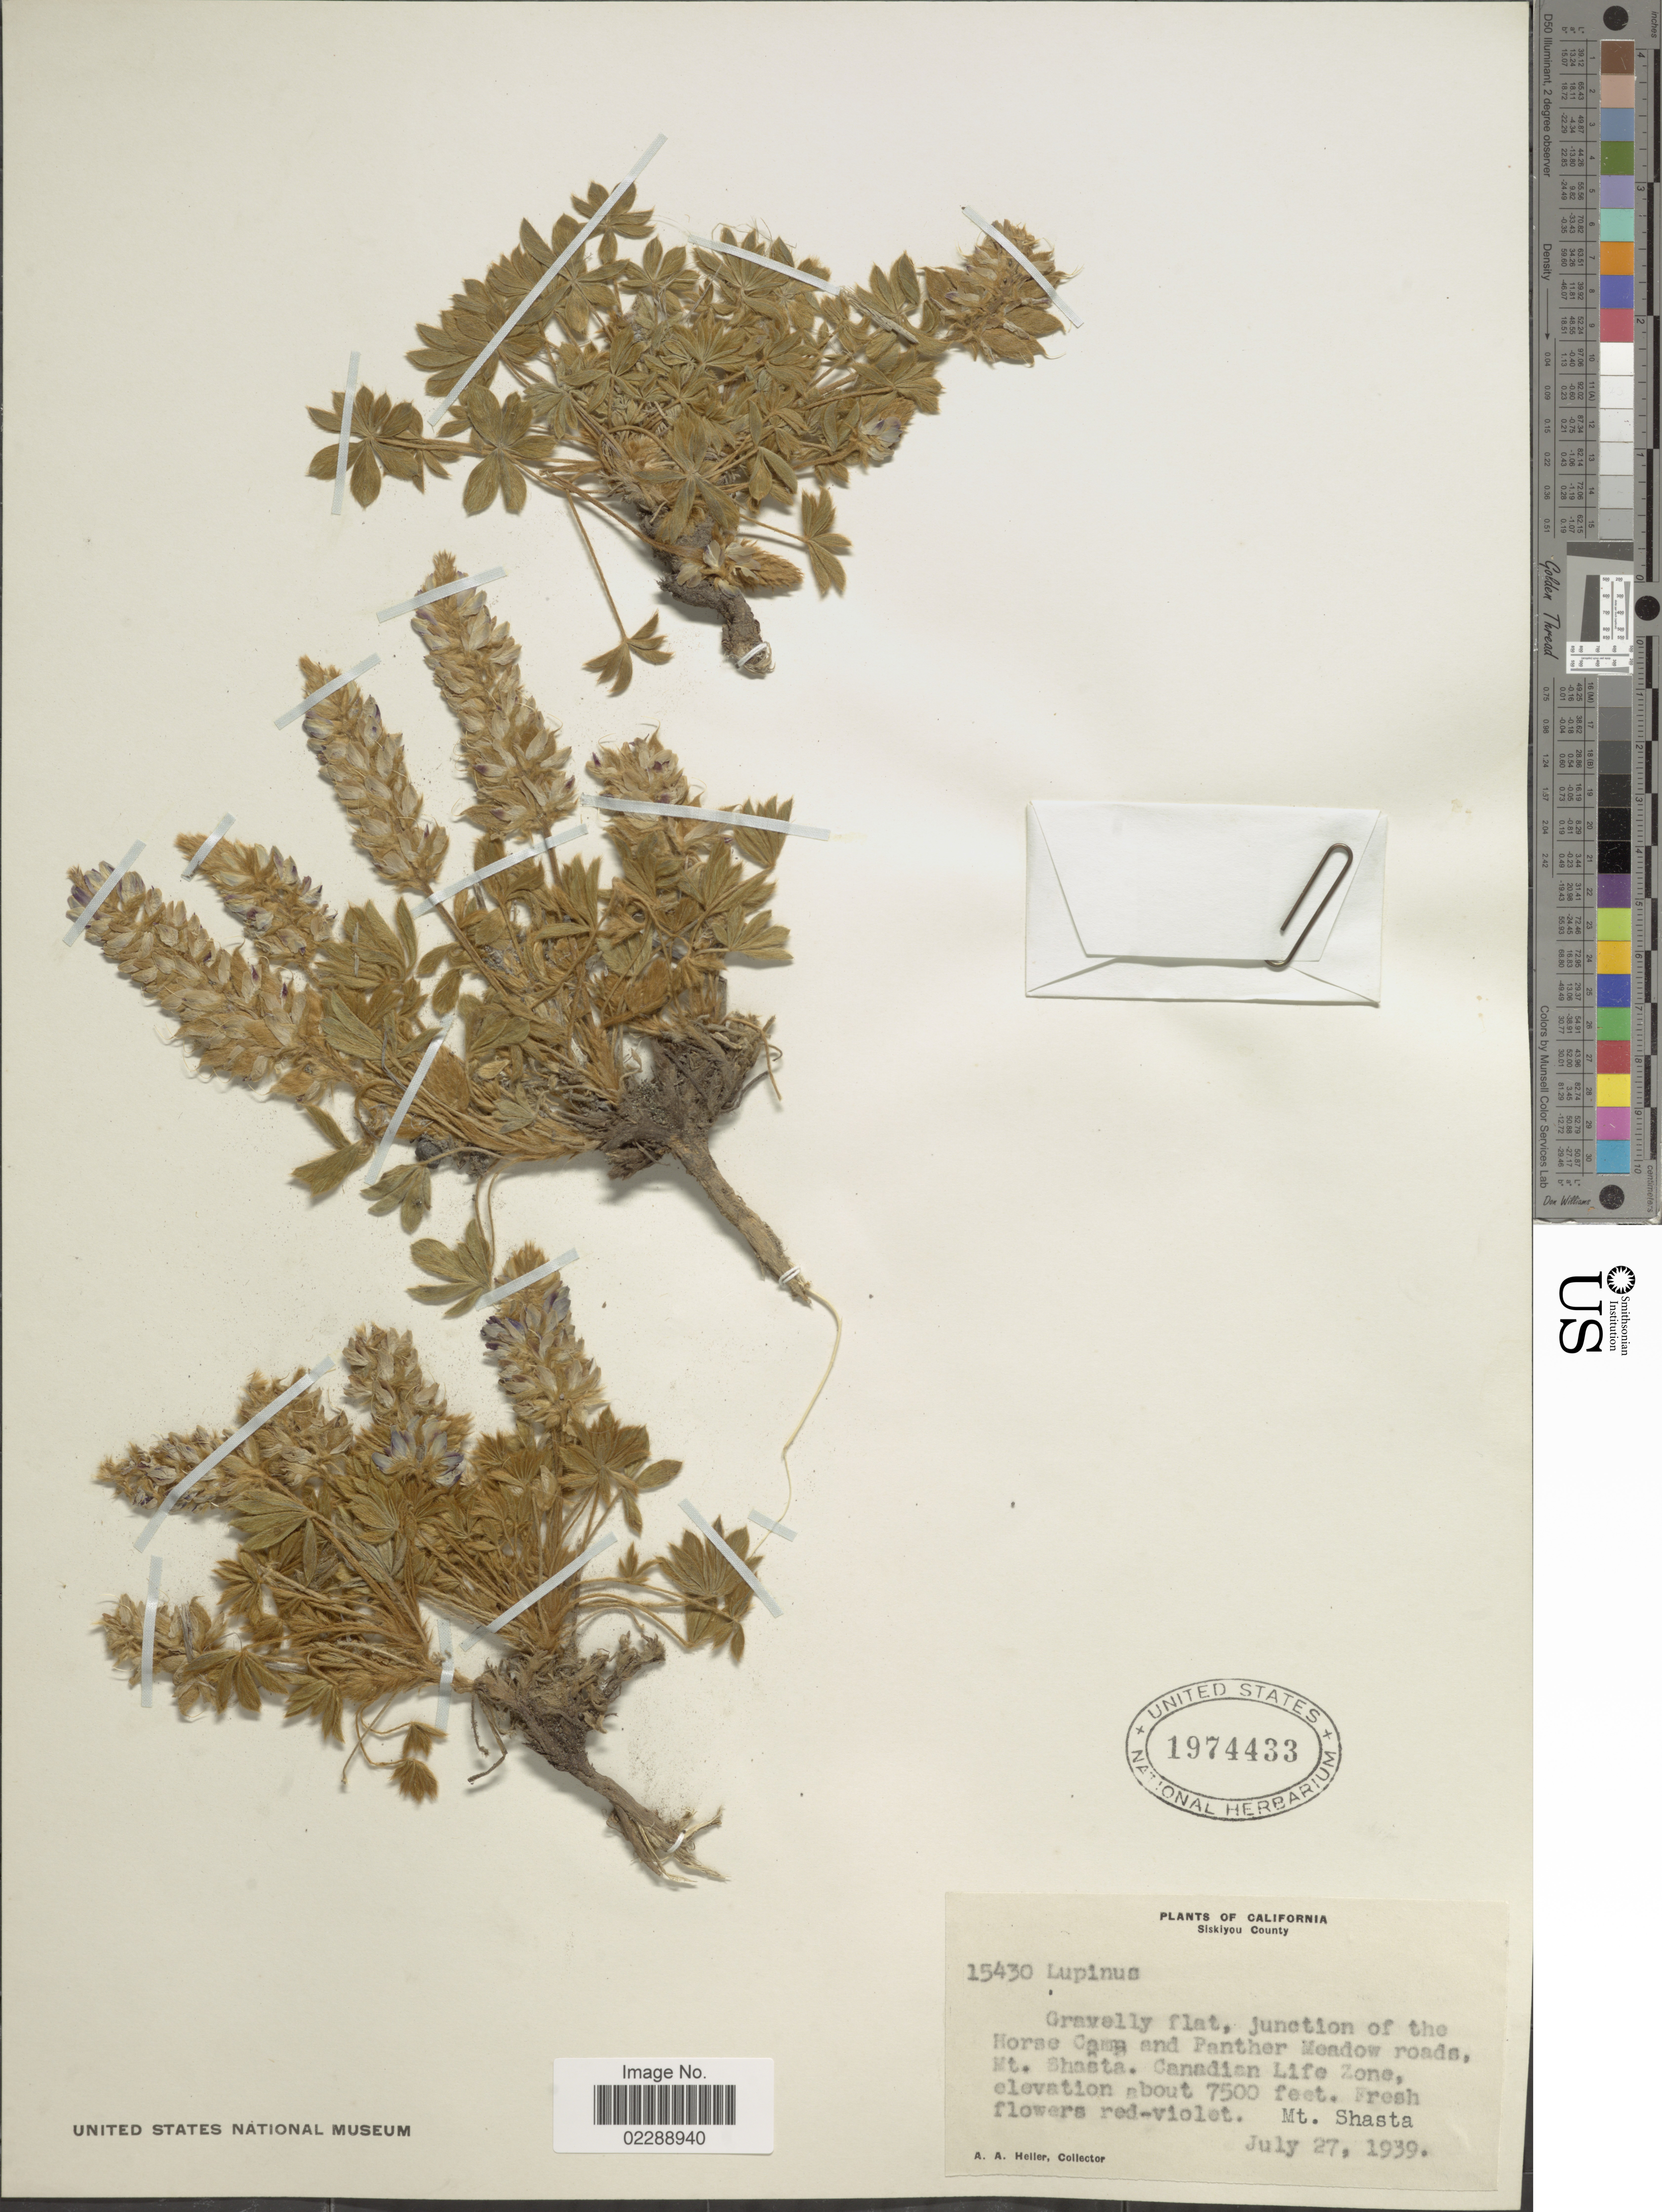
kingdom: Plantae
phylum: Tracheophyta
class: Magnoliopsida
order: Fabales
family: Fabaceae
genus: Lupinus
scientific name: Lupinus sp.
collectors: A. A. Heller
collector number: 15430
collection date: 1939-07-27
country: United States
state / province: California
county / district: Siskiyou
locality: Siskiyou County, Gravelly flat, junction of the Horse Cam and Penther Meadow roads, Mt. Shasta, Canadian Life Zone, Mt. Shasta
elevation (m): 2286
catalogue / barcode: US 1974433